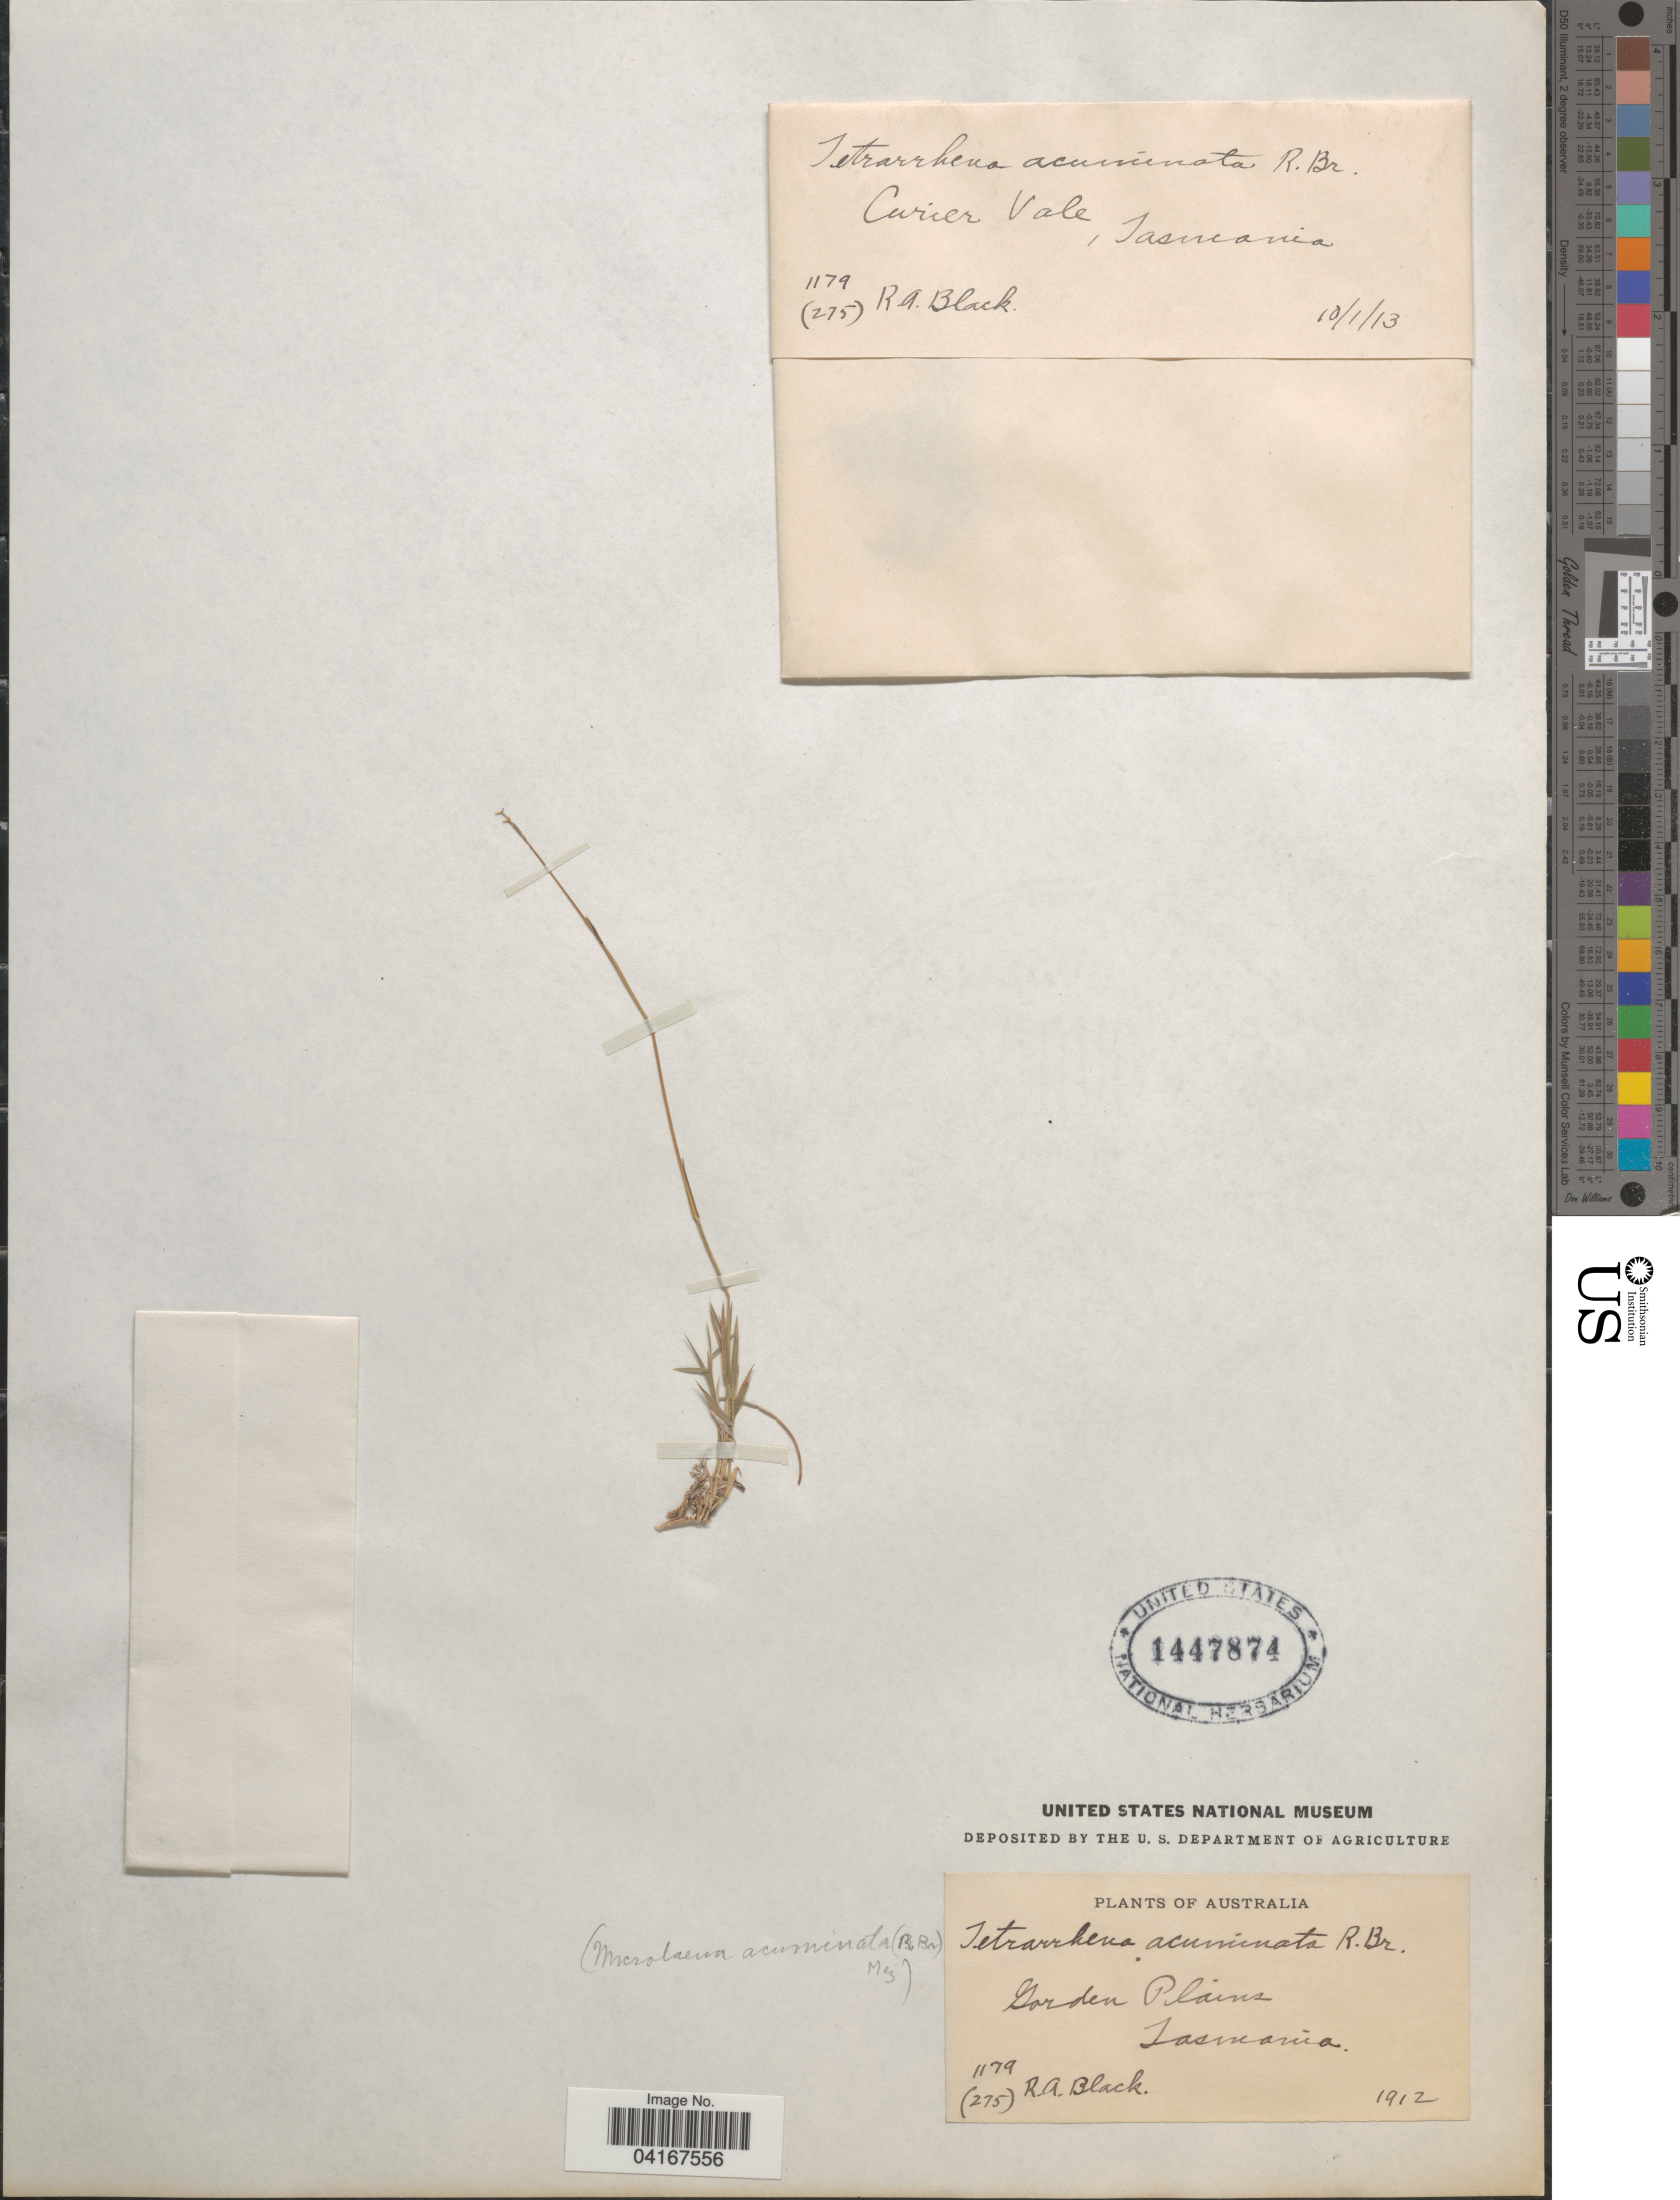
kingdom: Plantae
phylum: Tracheophyta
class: Liliopsida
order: Poales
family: Poaceae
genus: Tetrarrhena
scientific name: Tetrarrhena acuminata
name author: R. Br.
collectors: R. A. Black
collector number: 1179(275)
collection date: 1912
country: Australia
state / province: Tasmania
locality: Garden Plains.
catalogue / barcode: US 1447874